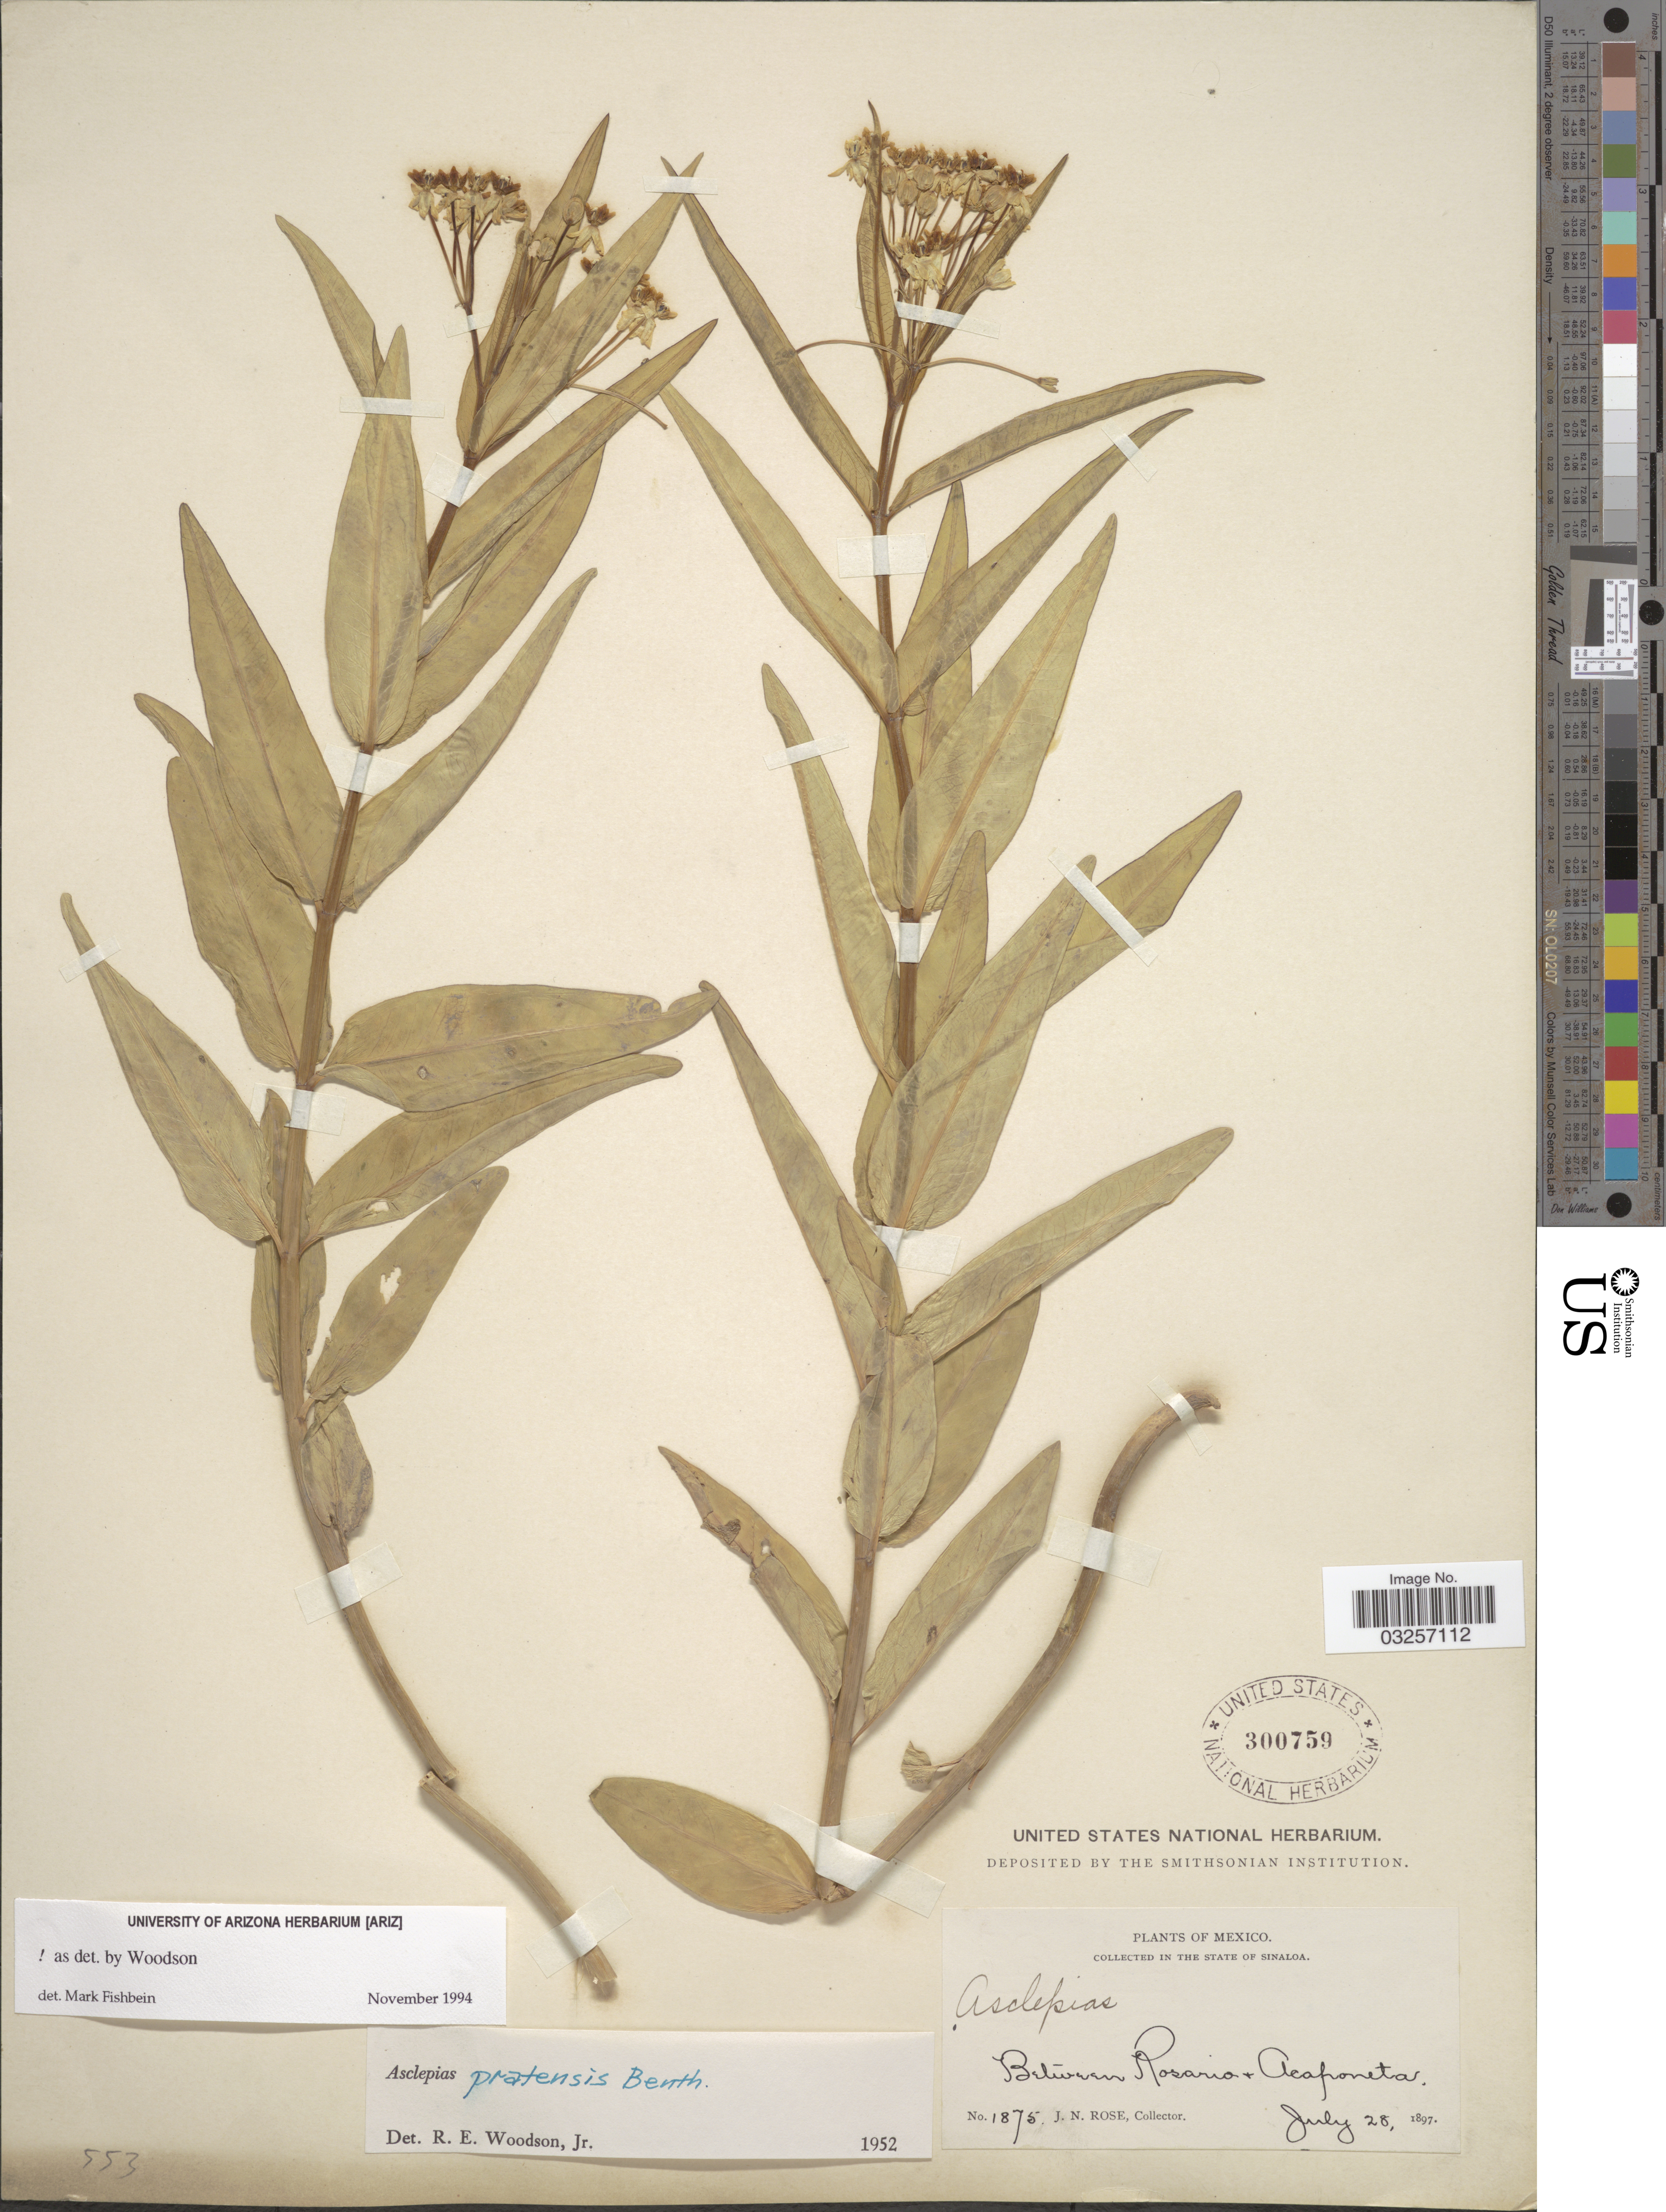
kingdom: Plantae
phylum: Tracheophyta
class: Magnoliopsida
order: Gentianales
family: Apocynaceae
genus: Asclepias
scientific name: Asclepias pratensis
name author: Benth.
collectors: J. N. Rose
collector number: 1875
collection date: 1897-07-28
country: Mexico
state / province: Sinaloa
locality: Between Rosario + Acaponeta.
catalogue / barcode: US 300759